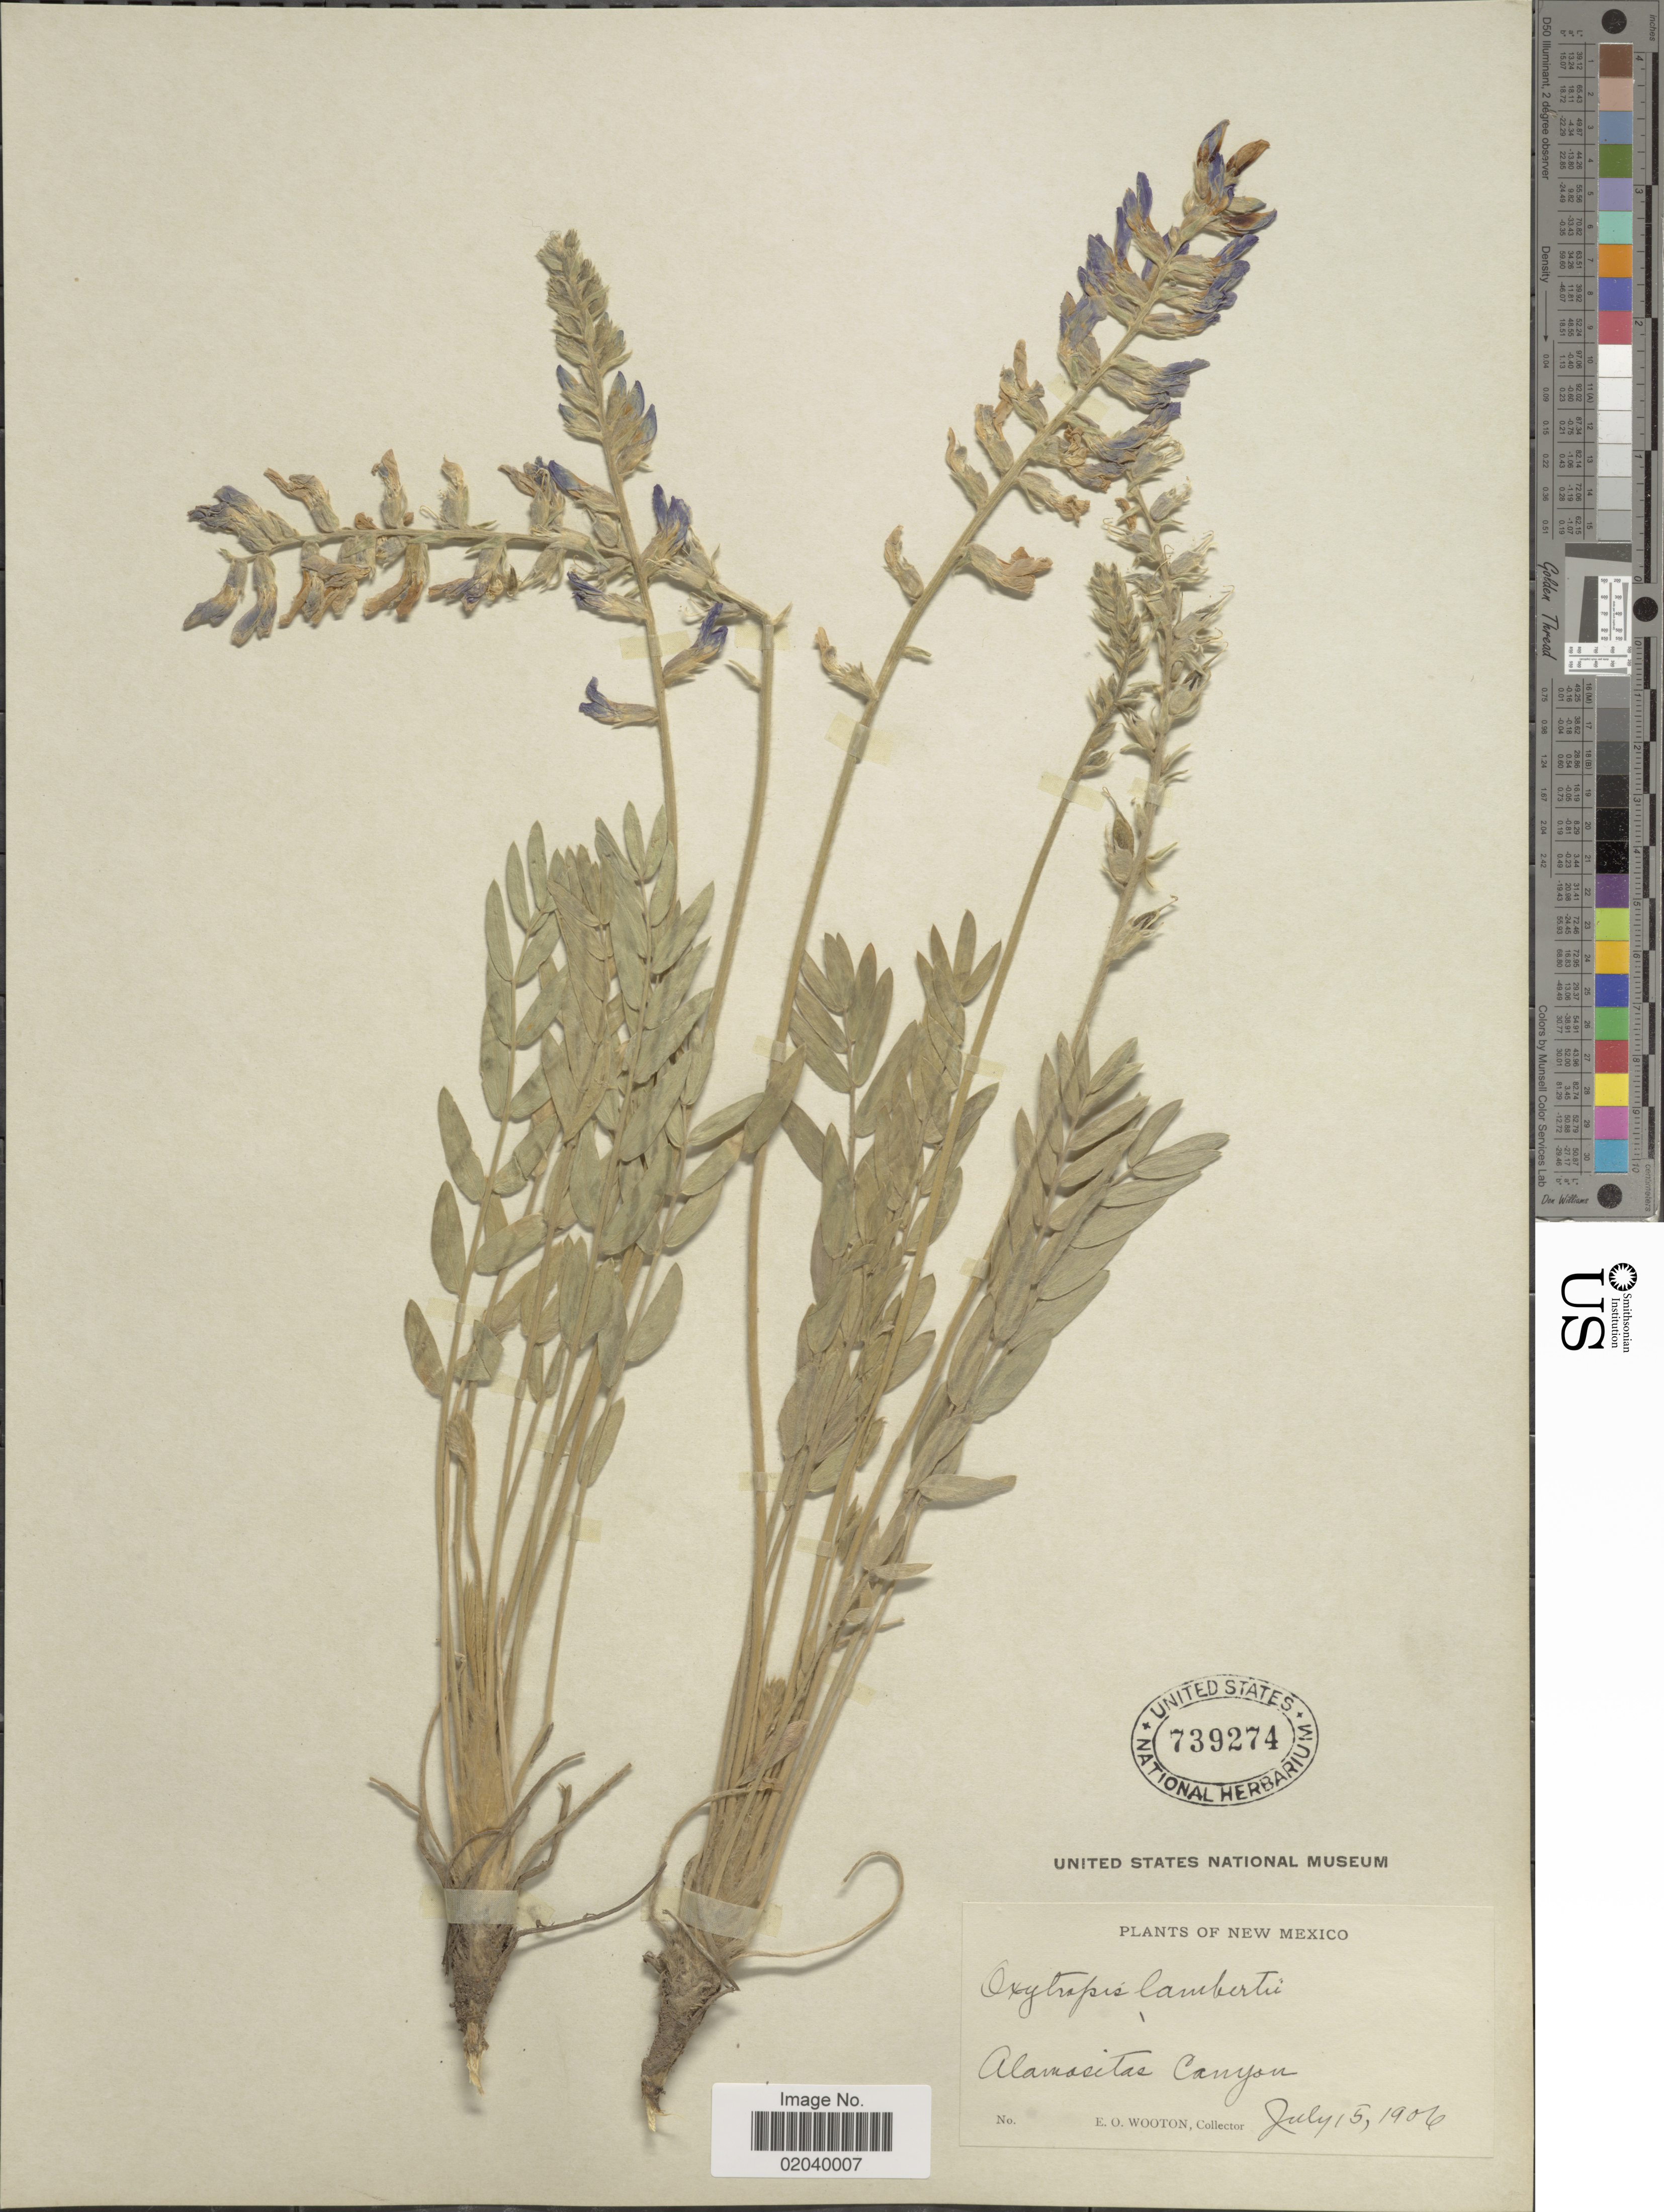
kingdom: Plantae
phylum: Tracheophyta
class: Magnoliopsida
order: Fabales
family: Fabaceae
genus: Oxytropis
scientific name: Oxytropis lambertii var. bigelovii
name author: A. Gray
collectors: E. O. Wooton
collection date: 1906-07-15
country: United States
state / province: New Mexico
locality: Alamasitas Canyon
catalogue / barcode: US 739274